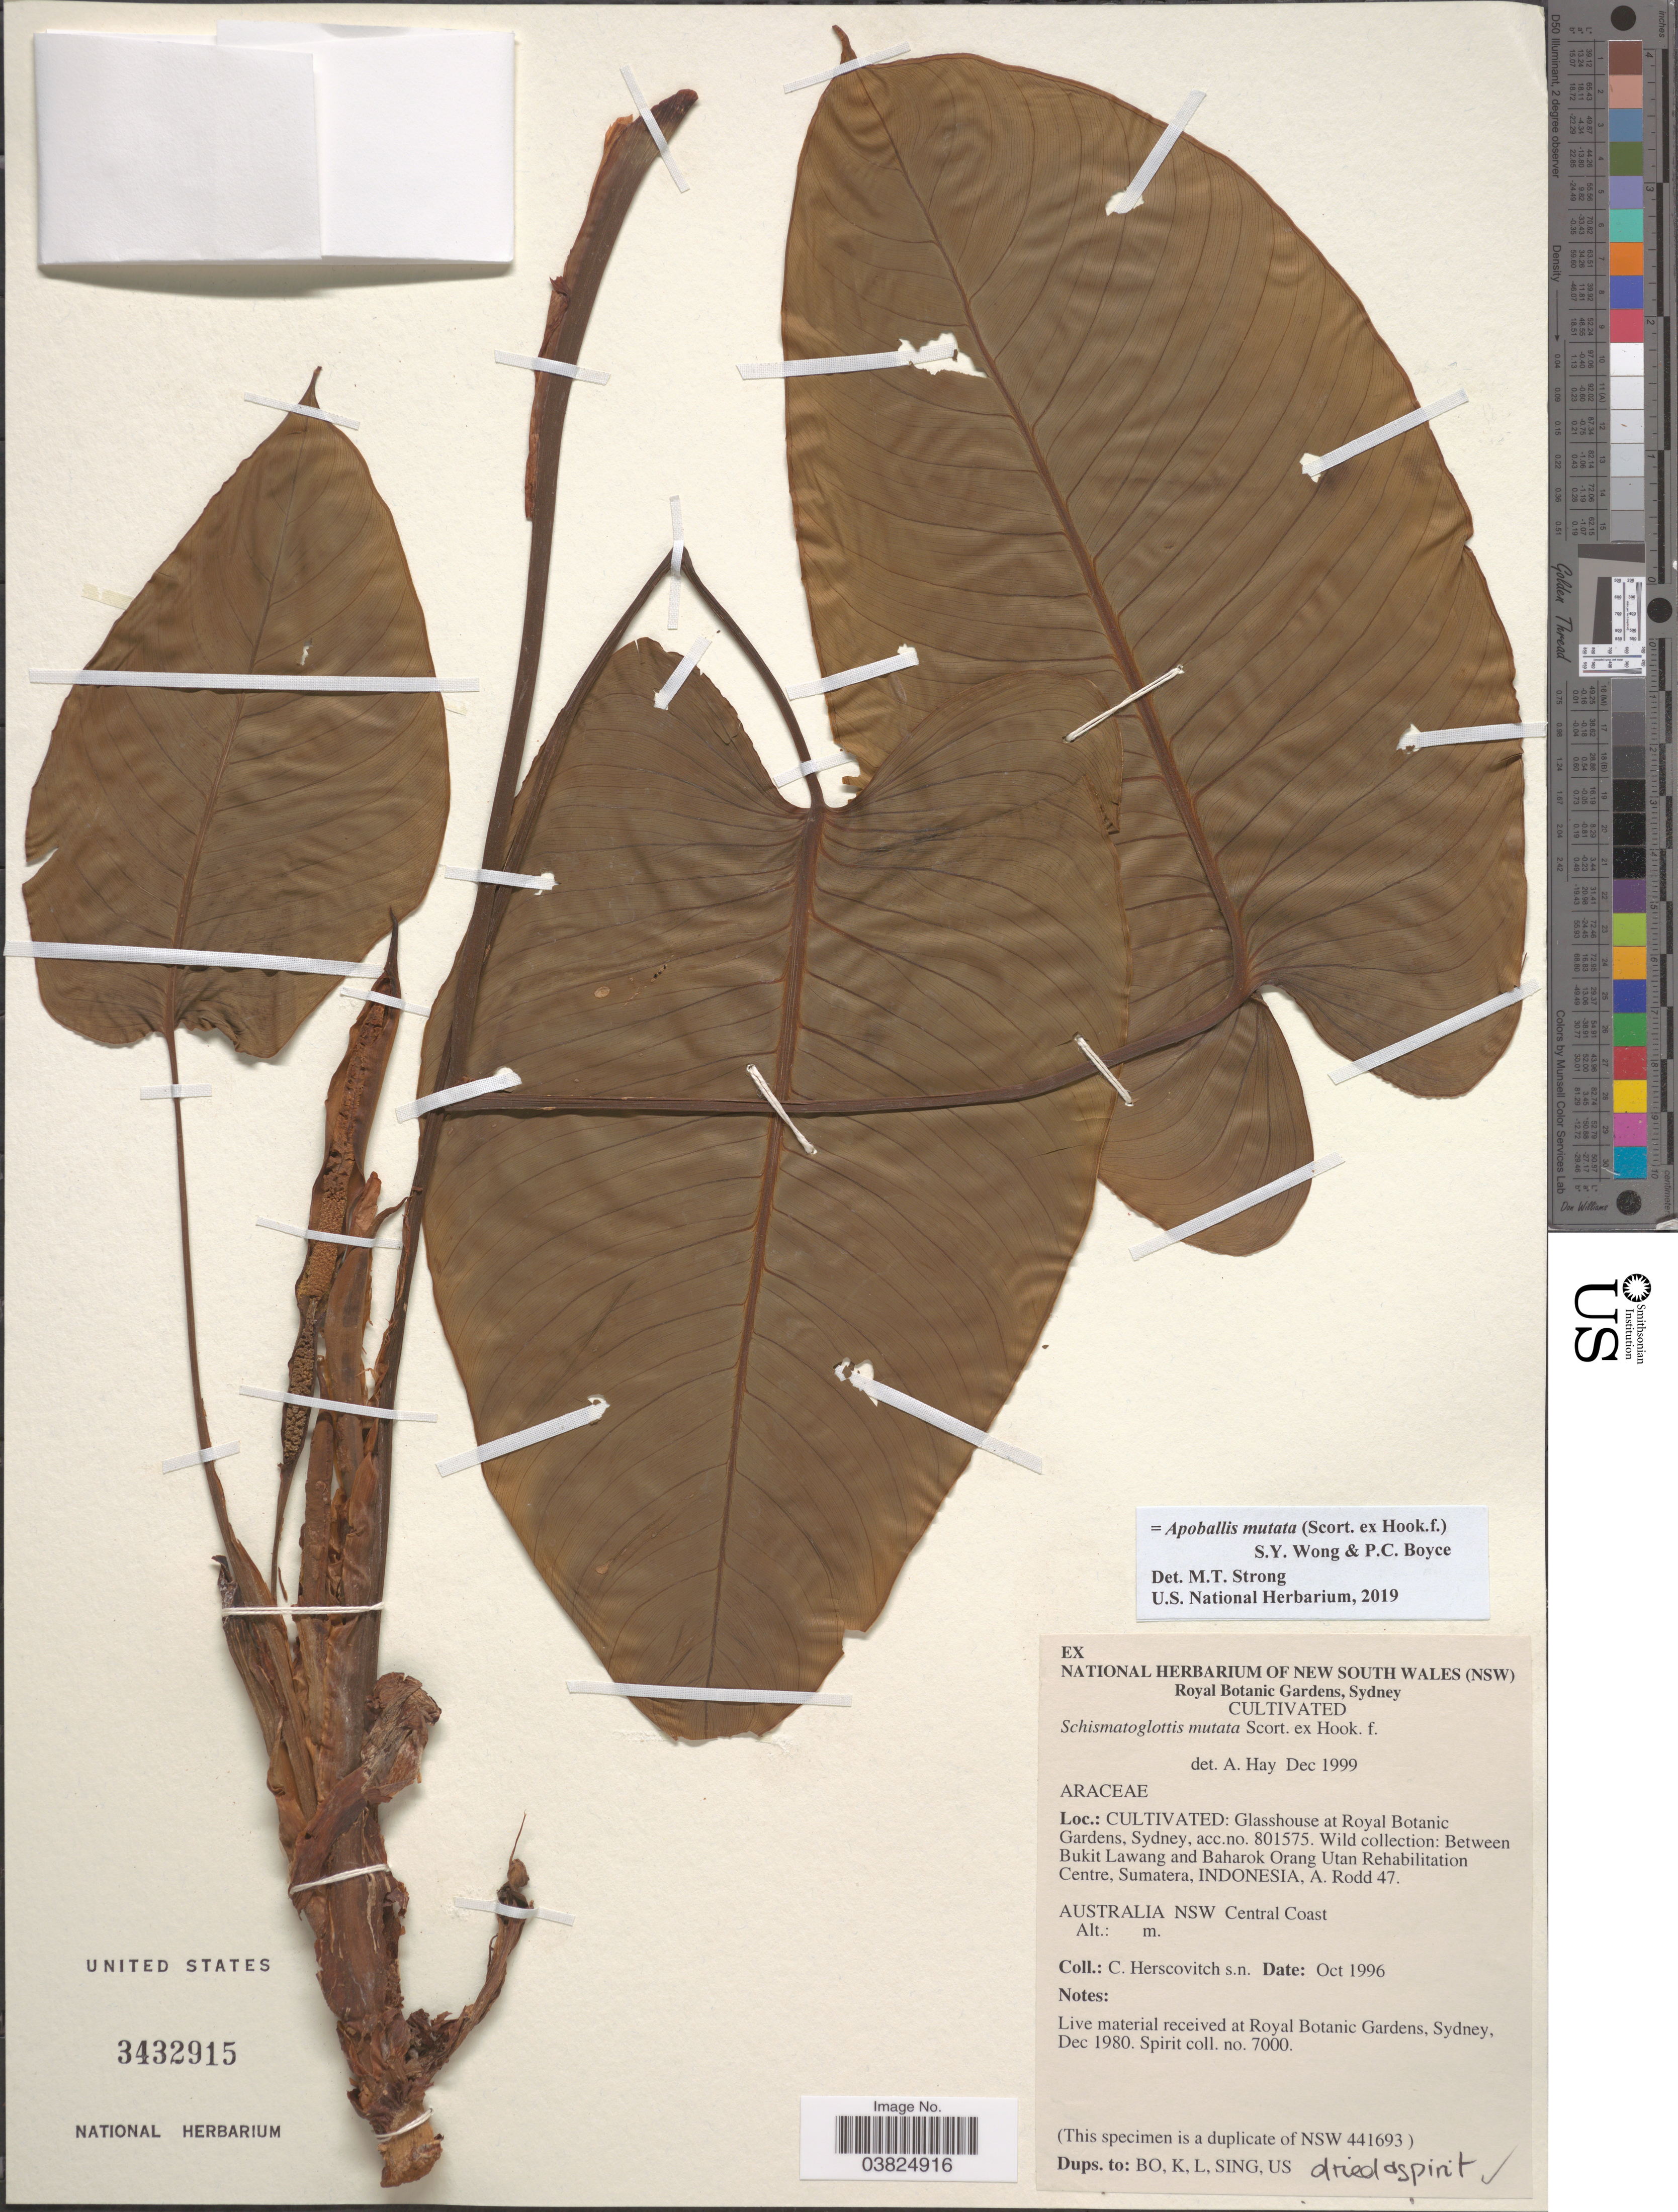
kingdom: Plantae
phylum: Tracheophyta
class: Liliopsida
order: Alismatales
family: Araceae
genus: Apoballis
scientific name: Apoballis mutata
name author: (Scort. ex Hook. f.) S.Y. Wong & P.C. Boyce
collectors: C. Herscovitch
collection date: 1996-10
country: Australia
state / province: New South Wales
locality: Glasshouse at Royal Botanic Gardens, Sydney. Central Coast.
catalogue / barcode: US 3432915